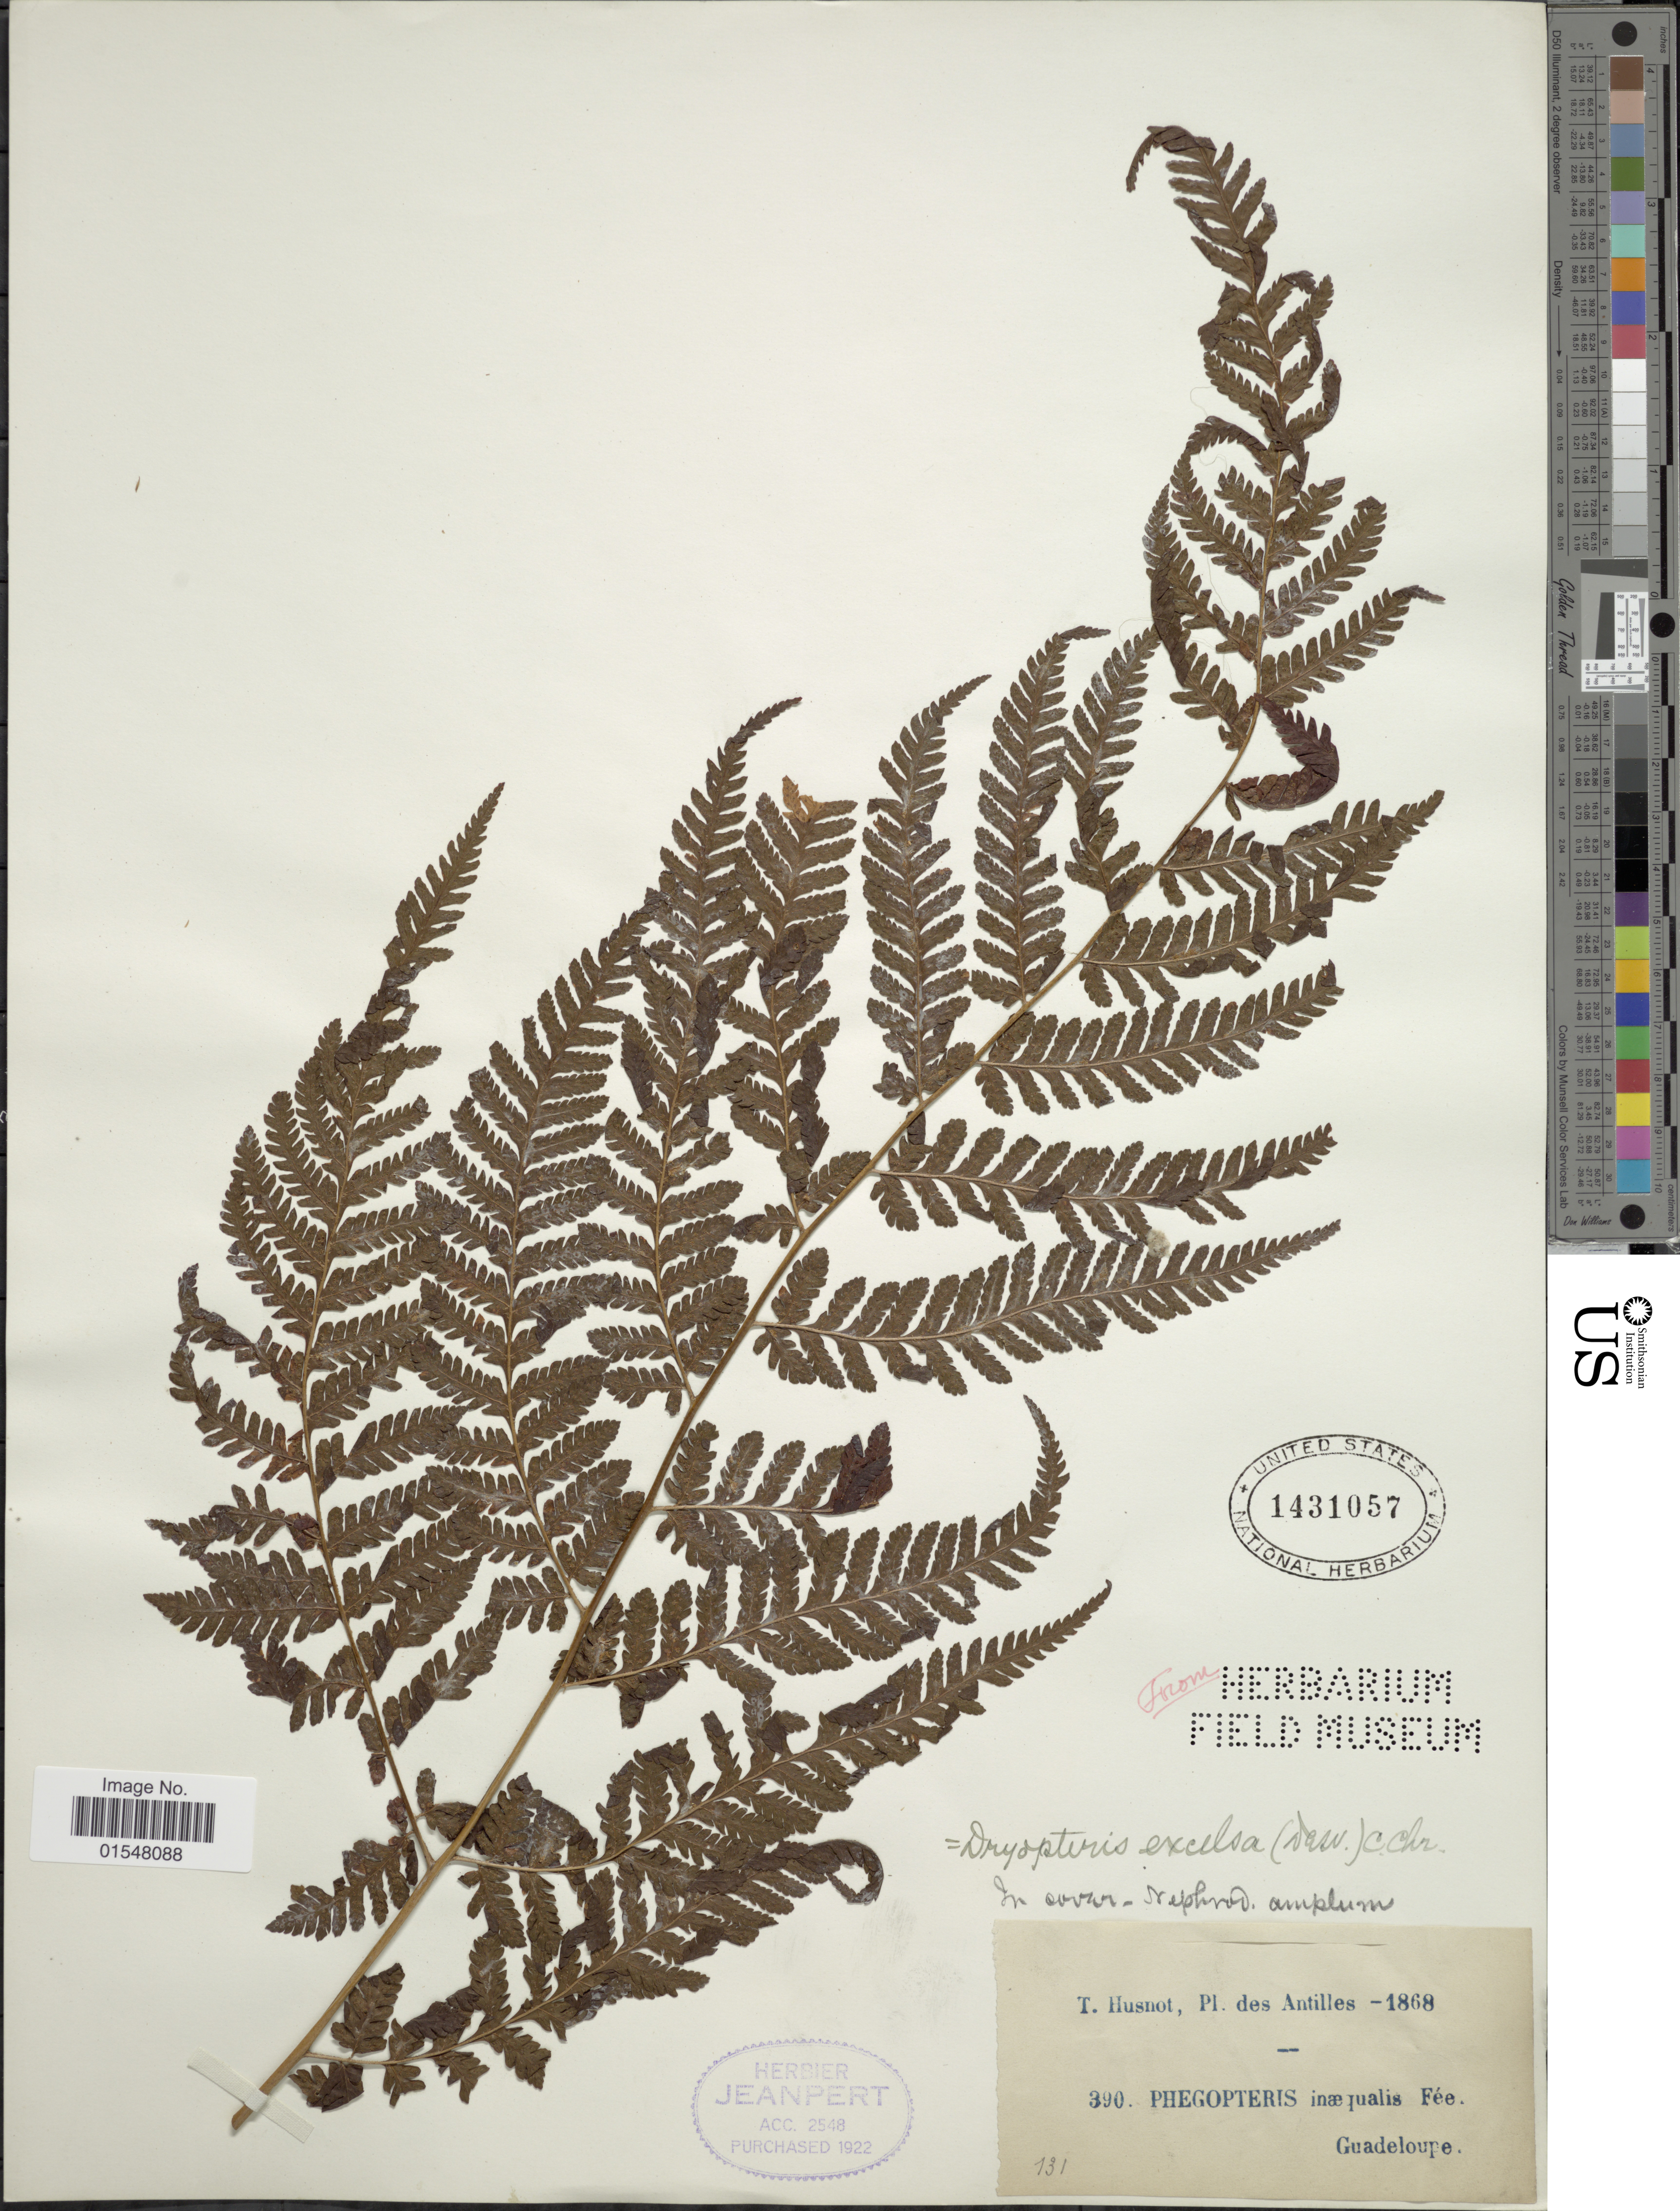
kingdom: Plantae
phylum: Tracheophyta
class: Polypodiopsida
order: Polypodiales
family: Dryopteridaceae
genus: Ctenitis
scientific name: Ctenitis excelsa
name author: (Desv.) Proctor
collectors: P. T. Husnot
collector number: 390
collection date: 1868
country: Guadeloupe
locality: Des. Antilles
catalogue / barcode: US 1431057